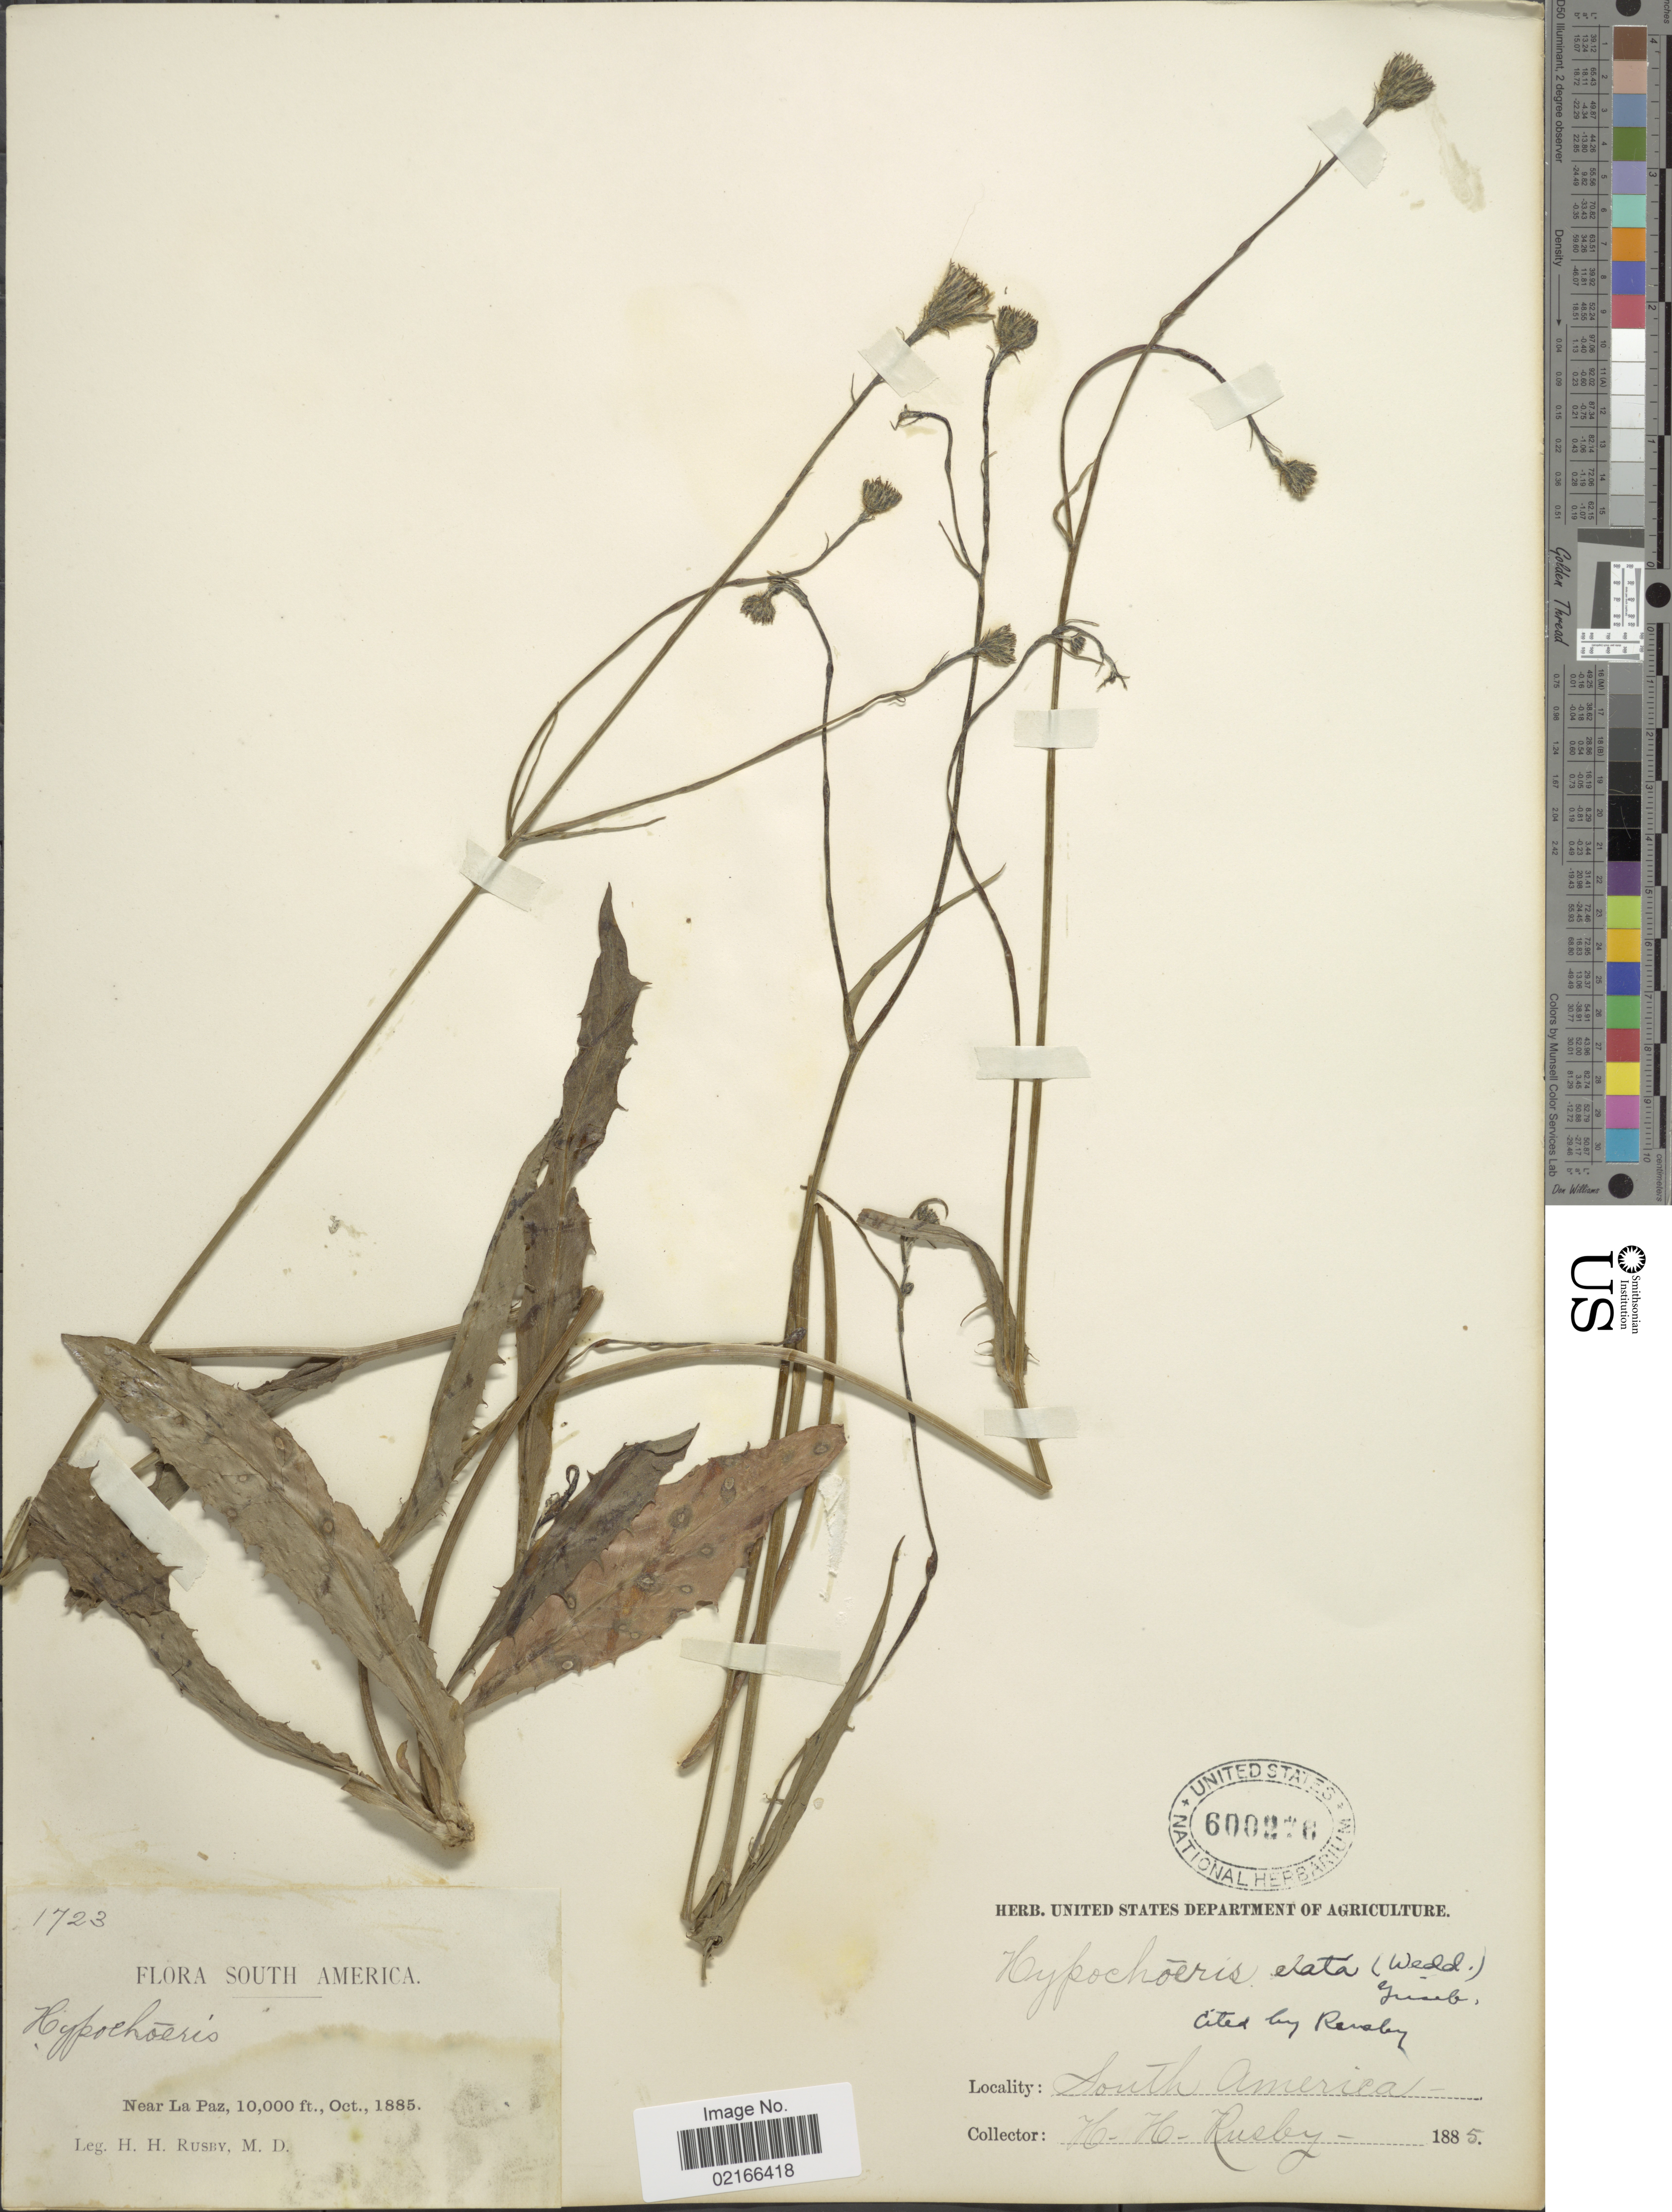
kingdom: Plantae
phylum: Tracheophyta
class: Magnoliopsida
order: Asterales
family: Asteraceae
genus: Hypochaeris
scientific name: Hypochaeris elata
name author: (Wedd.) Griseb.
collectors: H. H. Rusby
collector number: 1723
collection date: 1885-10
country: Bolivia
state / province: La Paz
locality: Near La Paz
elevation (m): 3048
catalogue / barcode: US 600276